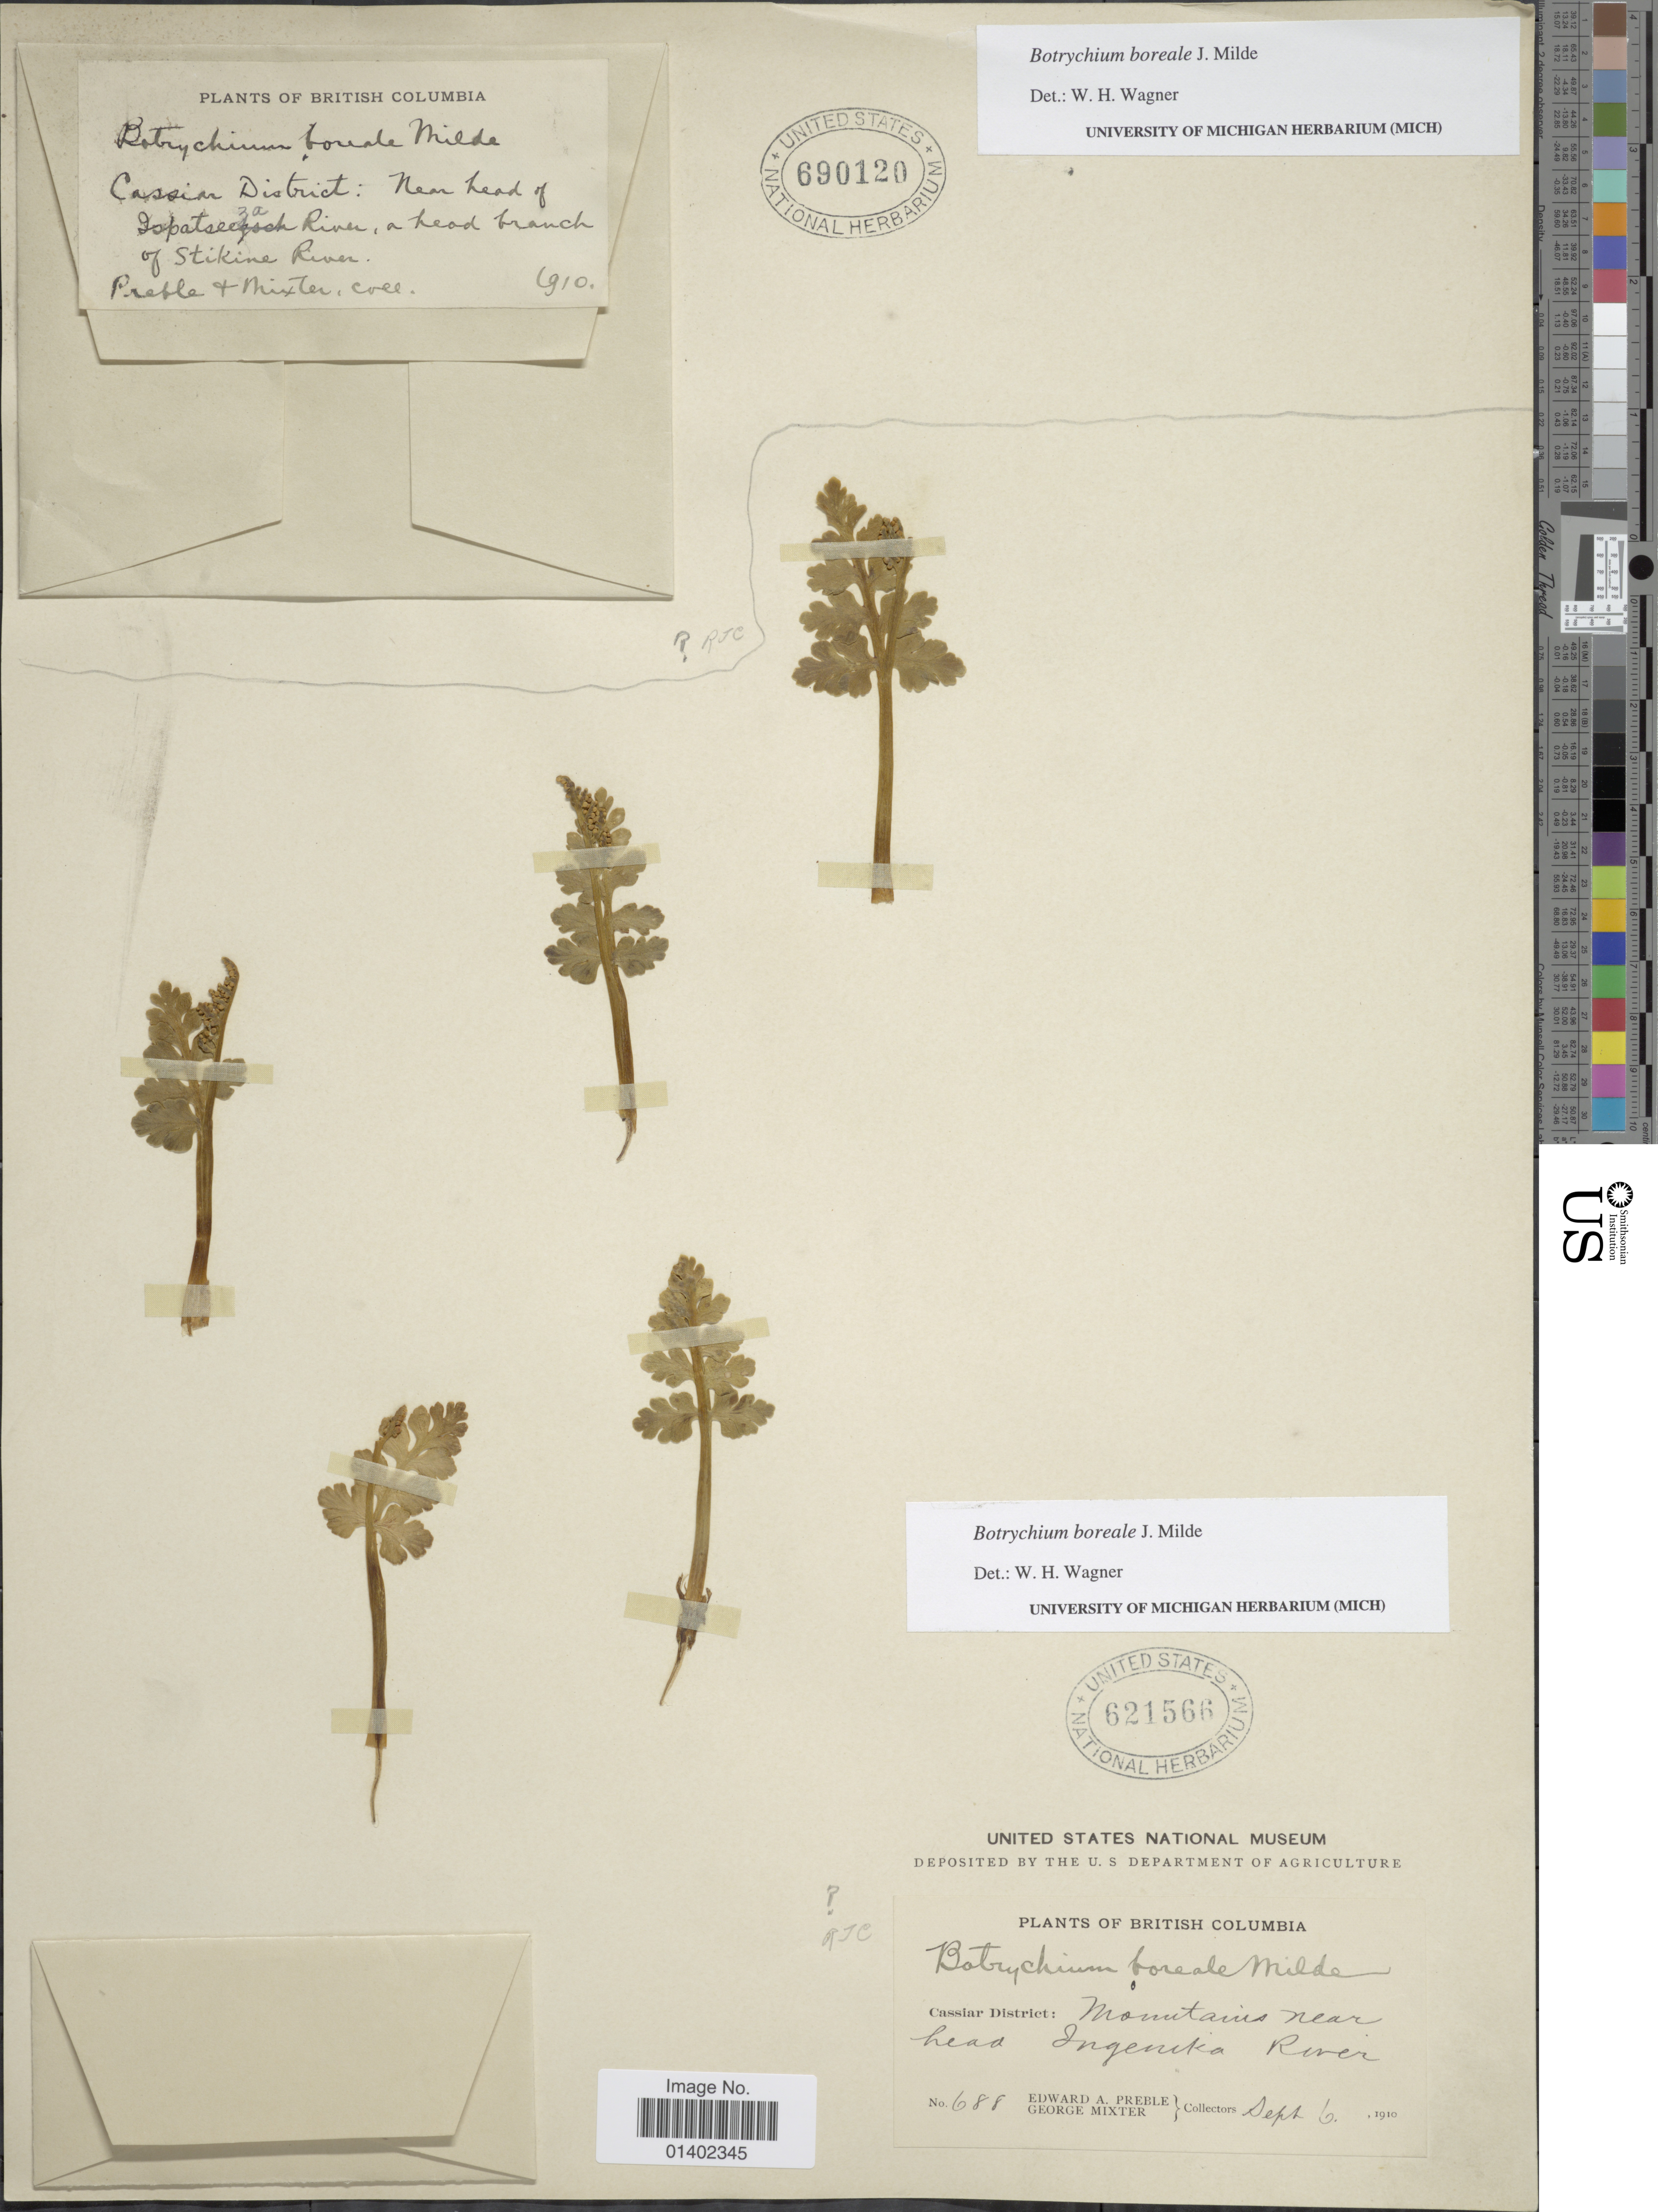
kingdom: Plantae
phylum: Tracheophyta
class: Polypodiopsida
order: Ophioglossales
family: Ophioglossaceae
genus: Botrychium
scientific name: Botrychium pinnatum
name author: H. St. John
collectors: E. Preble & G. Mixter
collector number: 688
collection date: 1910-09-06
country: Canada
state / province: British Columbia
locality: Cassiar District: Mountains near head Ingenika River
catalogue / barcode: US 621566